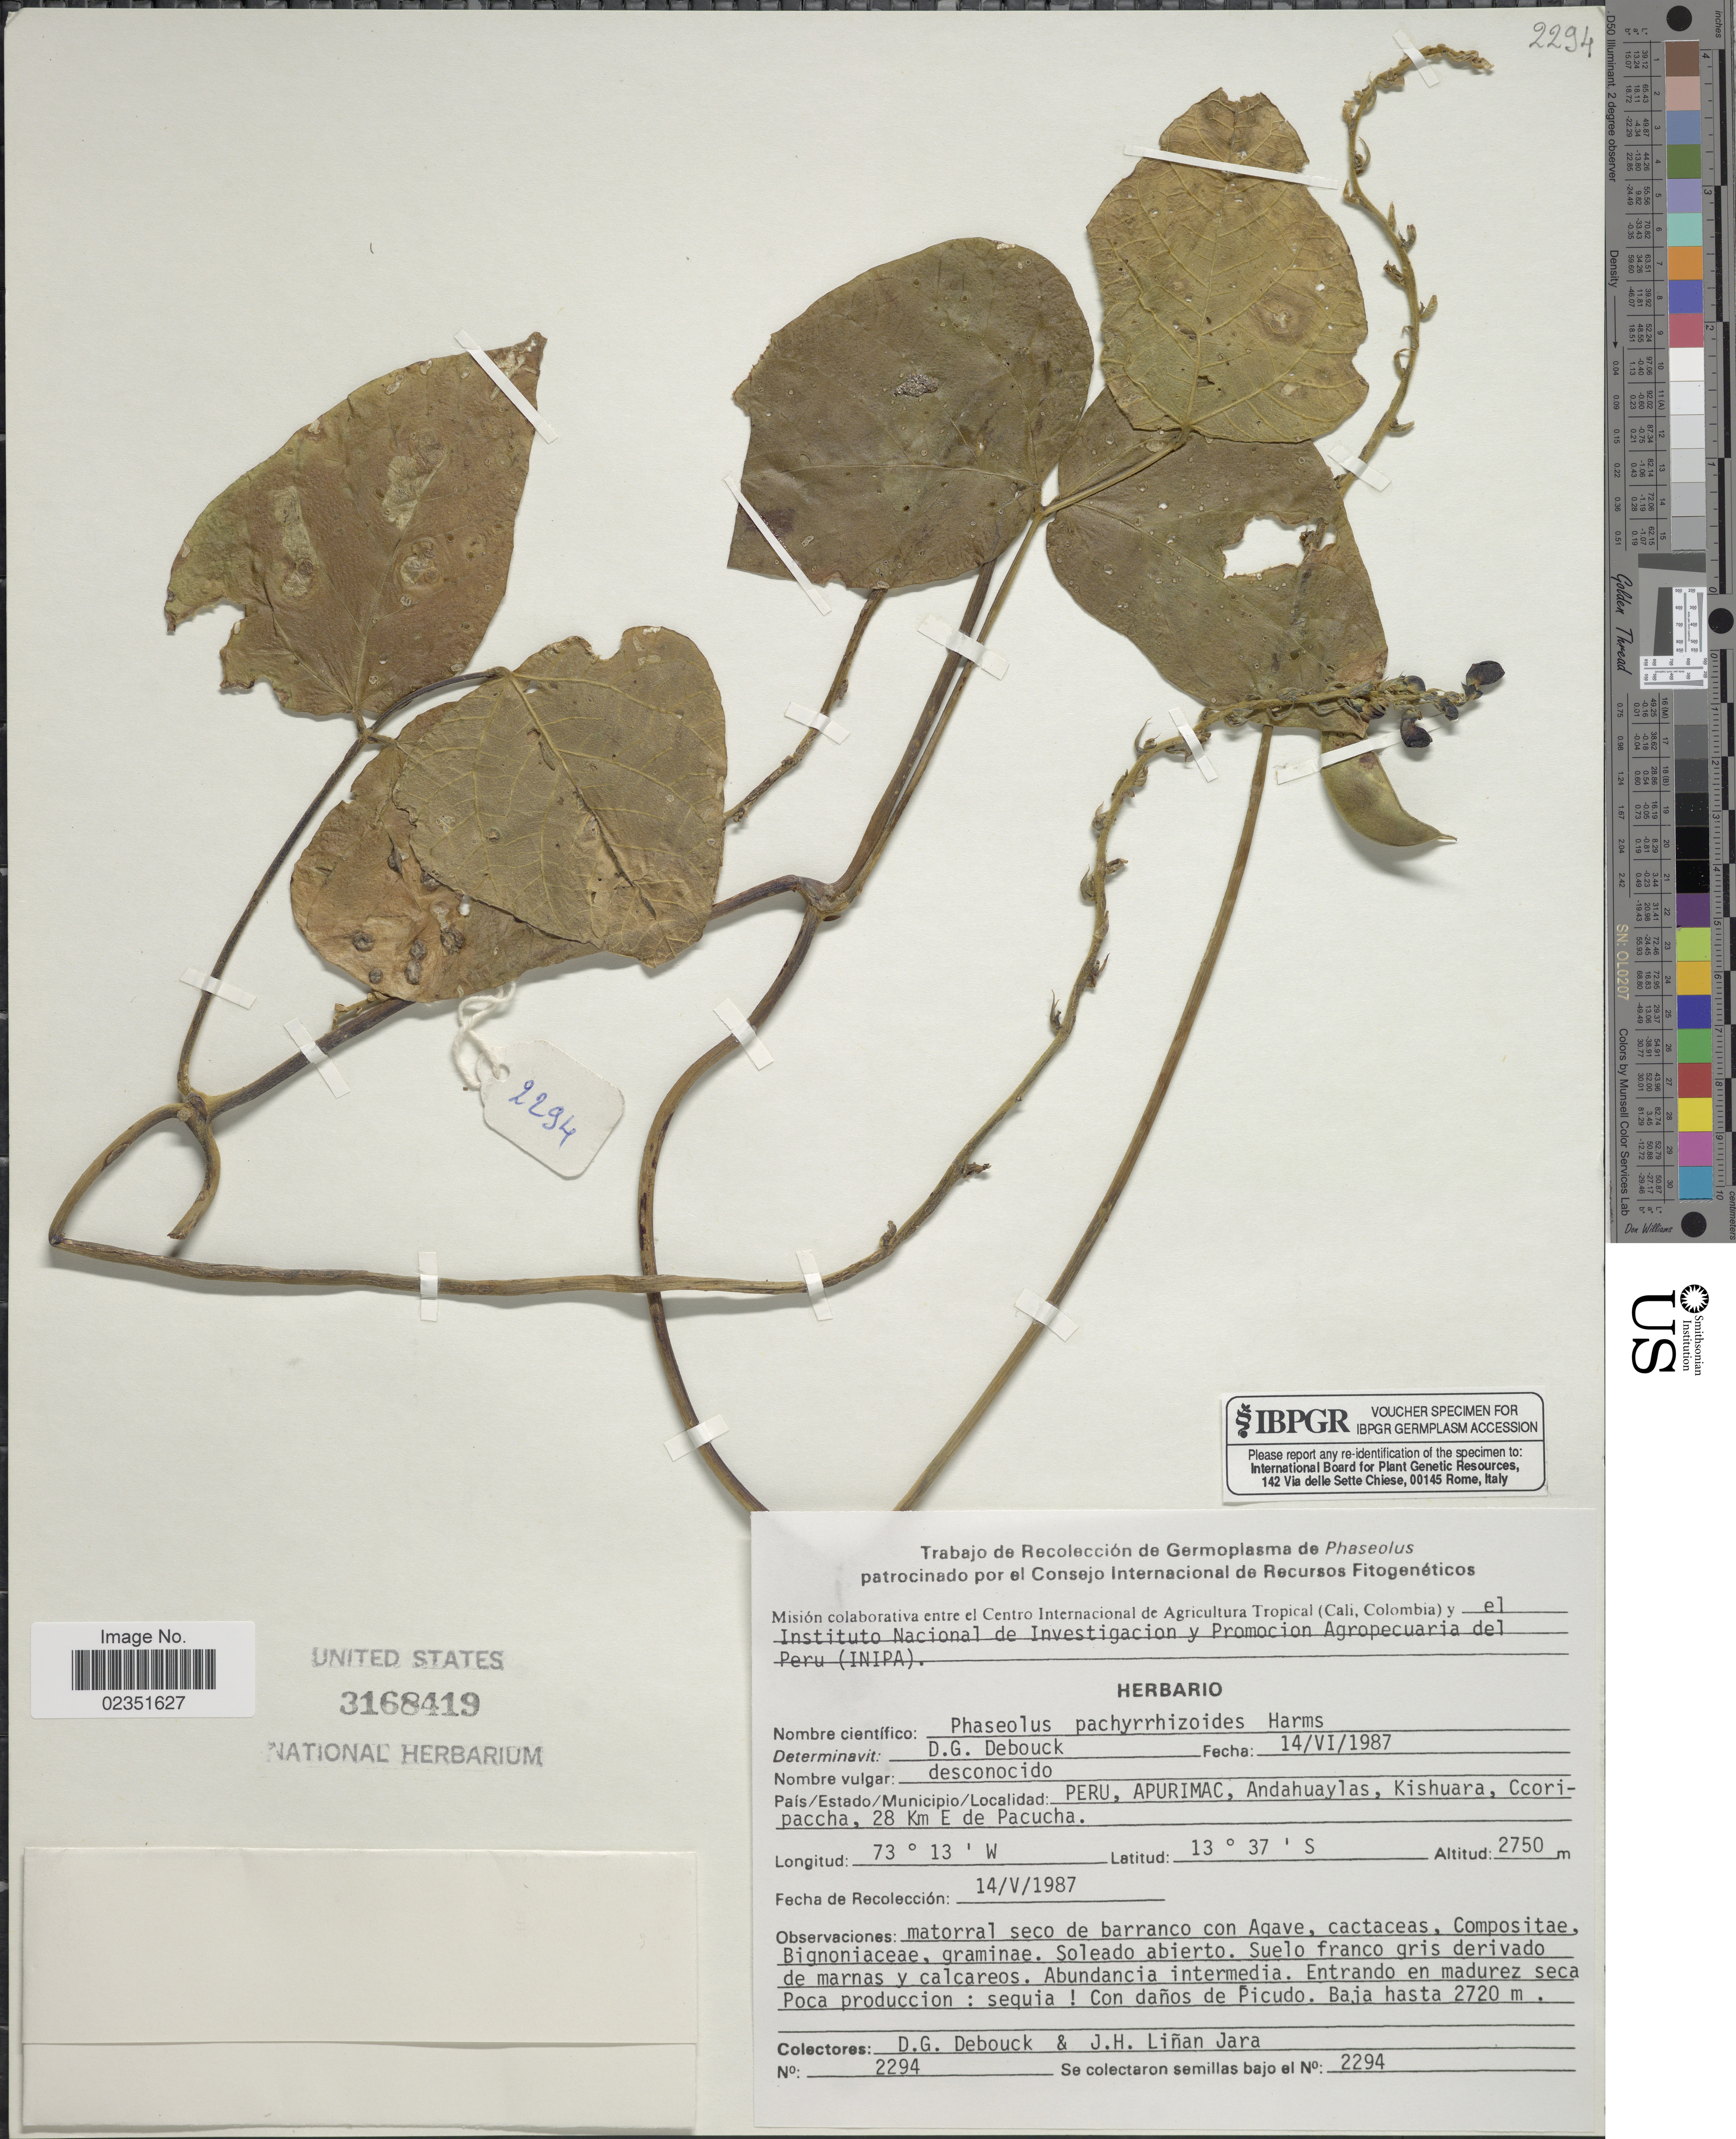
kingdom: Plantae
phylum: Tracheophyta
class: Magnoliopsida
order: Fabales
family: Fabaceae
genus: Phaseolus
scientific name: Phaseolus pachyrrhizoides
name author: Harms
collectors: D. Debouck & J. Liñan Jara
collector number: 2294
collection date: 1987-06-14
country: Peru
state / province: Apurímac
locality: Andahuaylas, Kishuara, Ccoripaccha, 28 Km E de Pacucha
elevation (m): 2750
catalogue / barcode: US 3168419